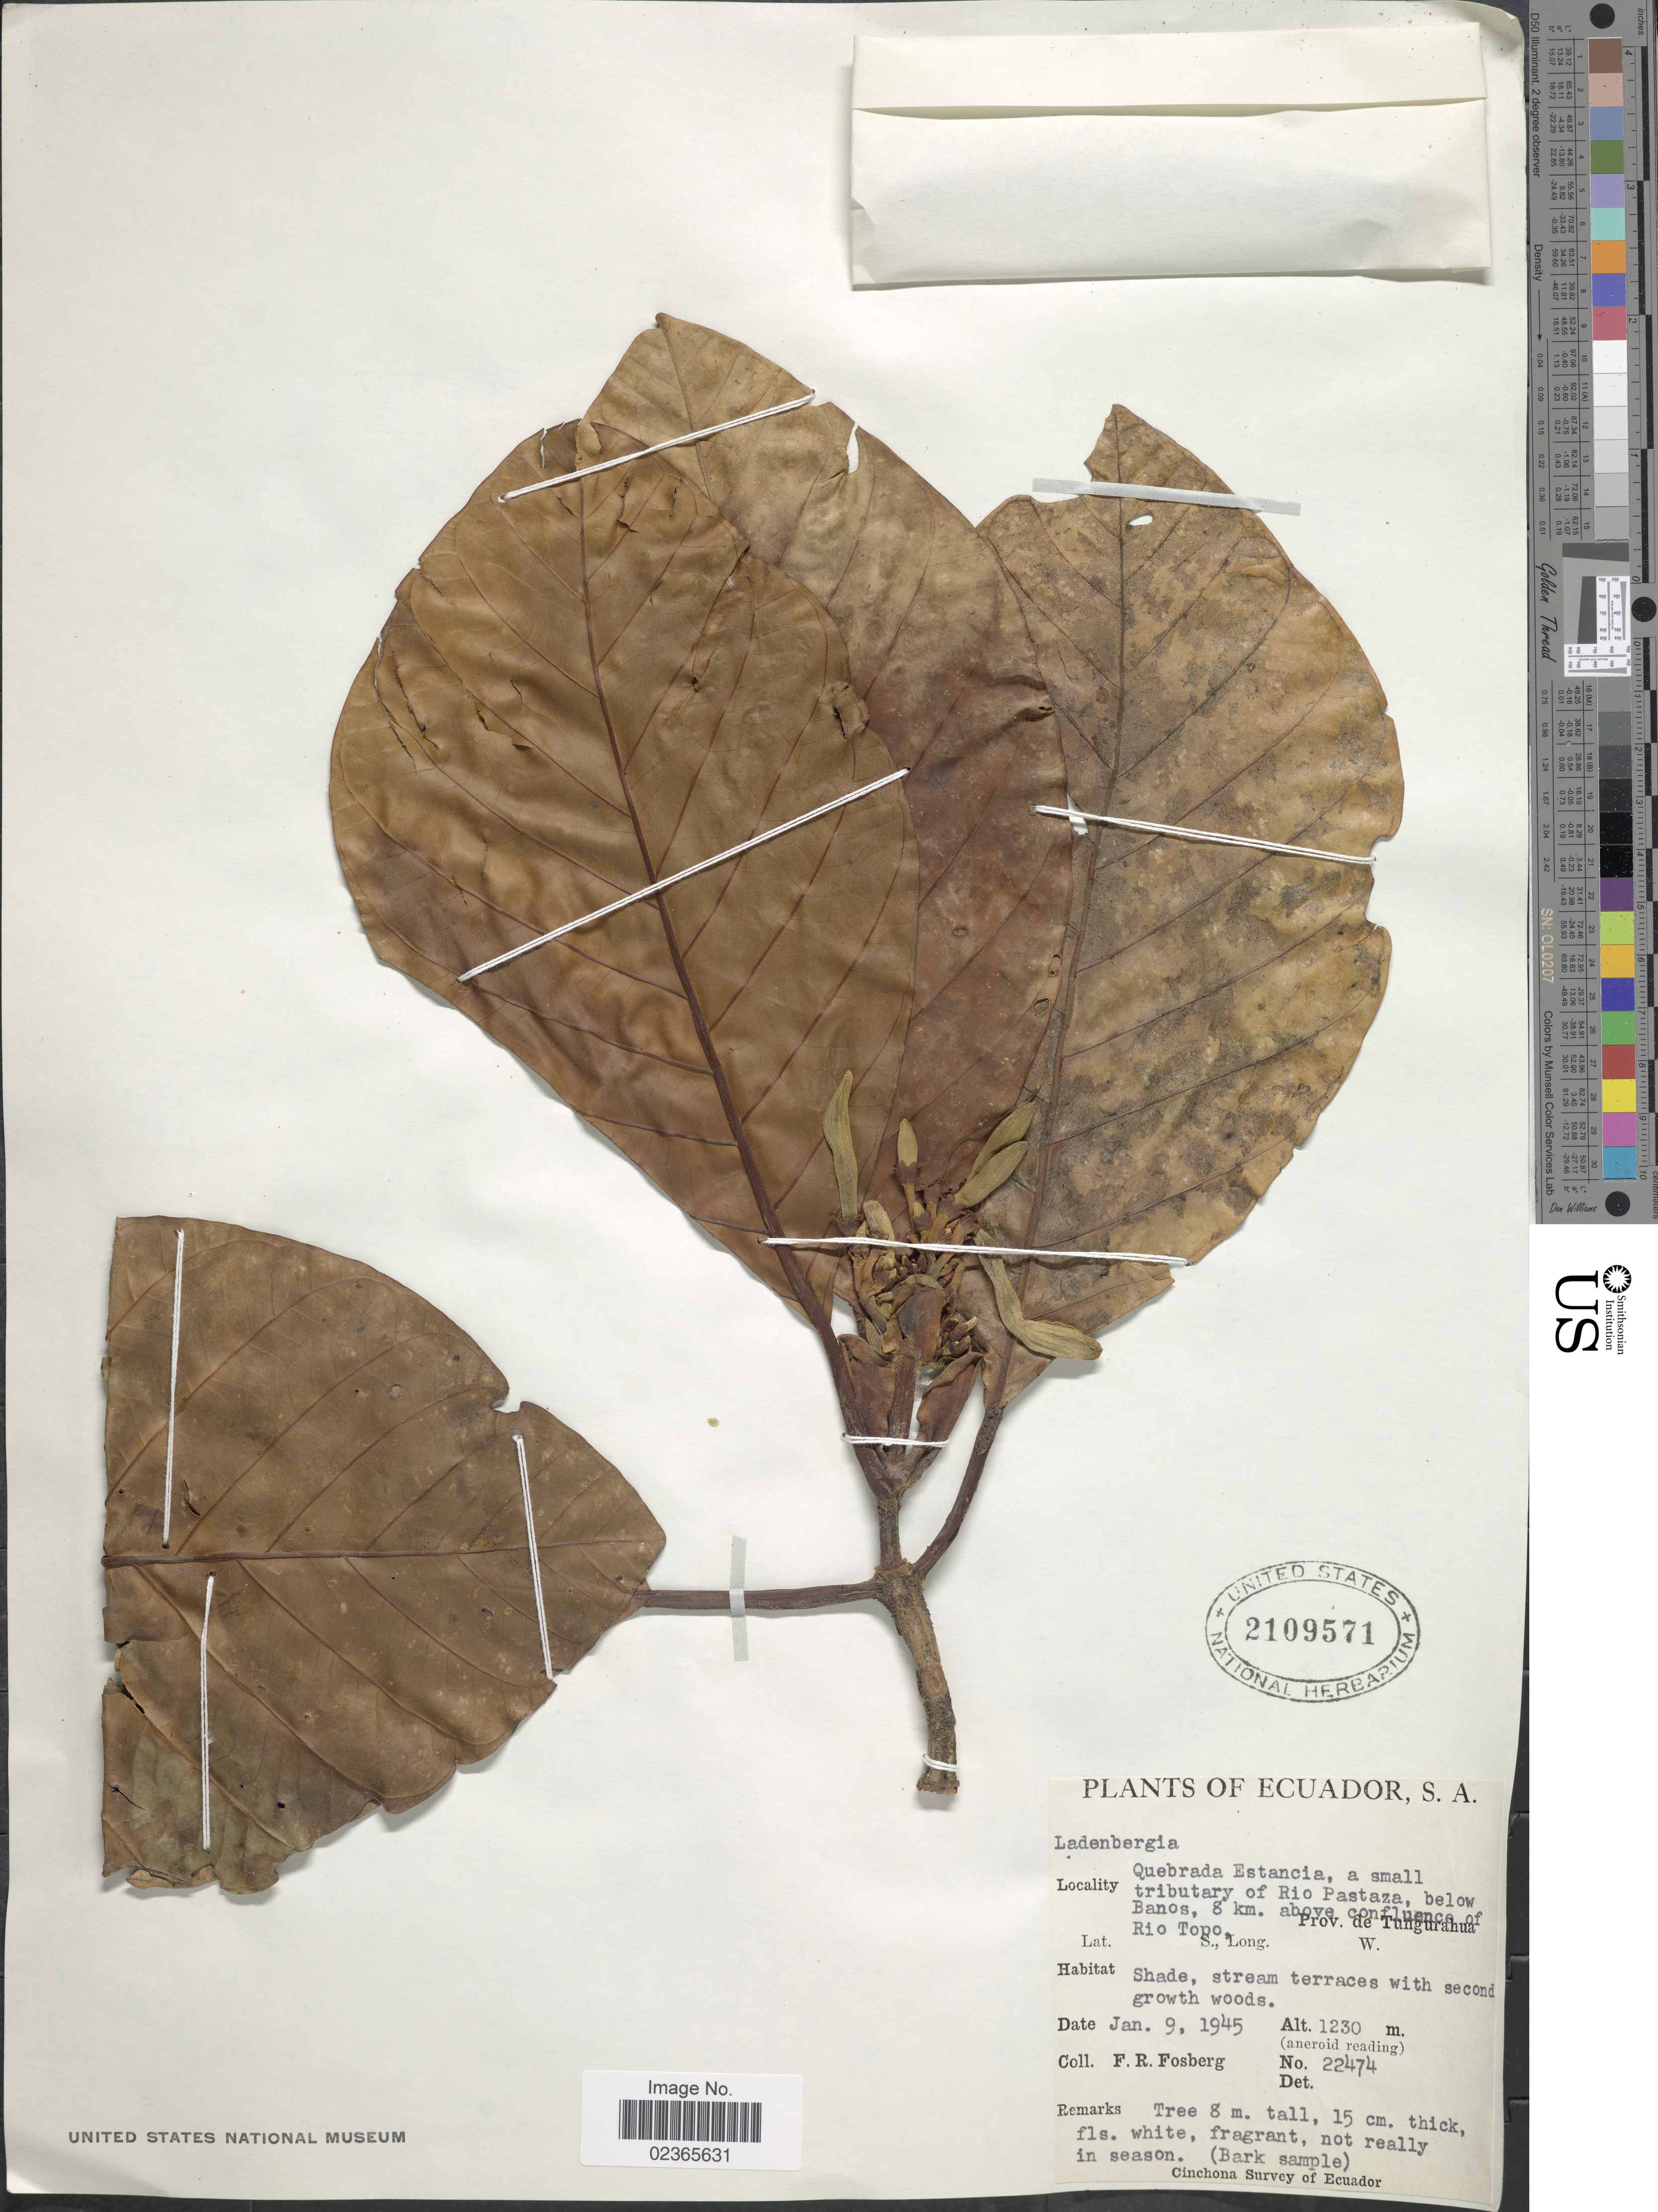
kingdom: Plantae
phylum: Tracheophyta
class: Magnoliopsida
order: Gentianales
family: Rubiaceae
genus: Ladenbergia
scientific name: Ladenbergia sp.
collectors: F. R. Fosberg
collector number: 22474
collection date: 1945-01-09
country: Ecuador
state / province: Tungurahua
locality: Quebrada Estancia, a small tributary of Rio Pastaza, below Banos, 8 km above confluence of Rio Topo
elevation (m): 1230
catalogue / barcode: US 2109571